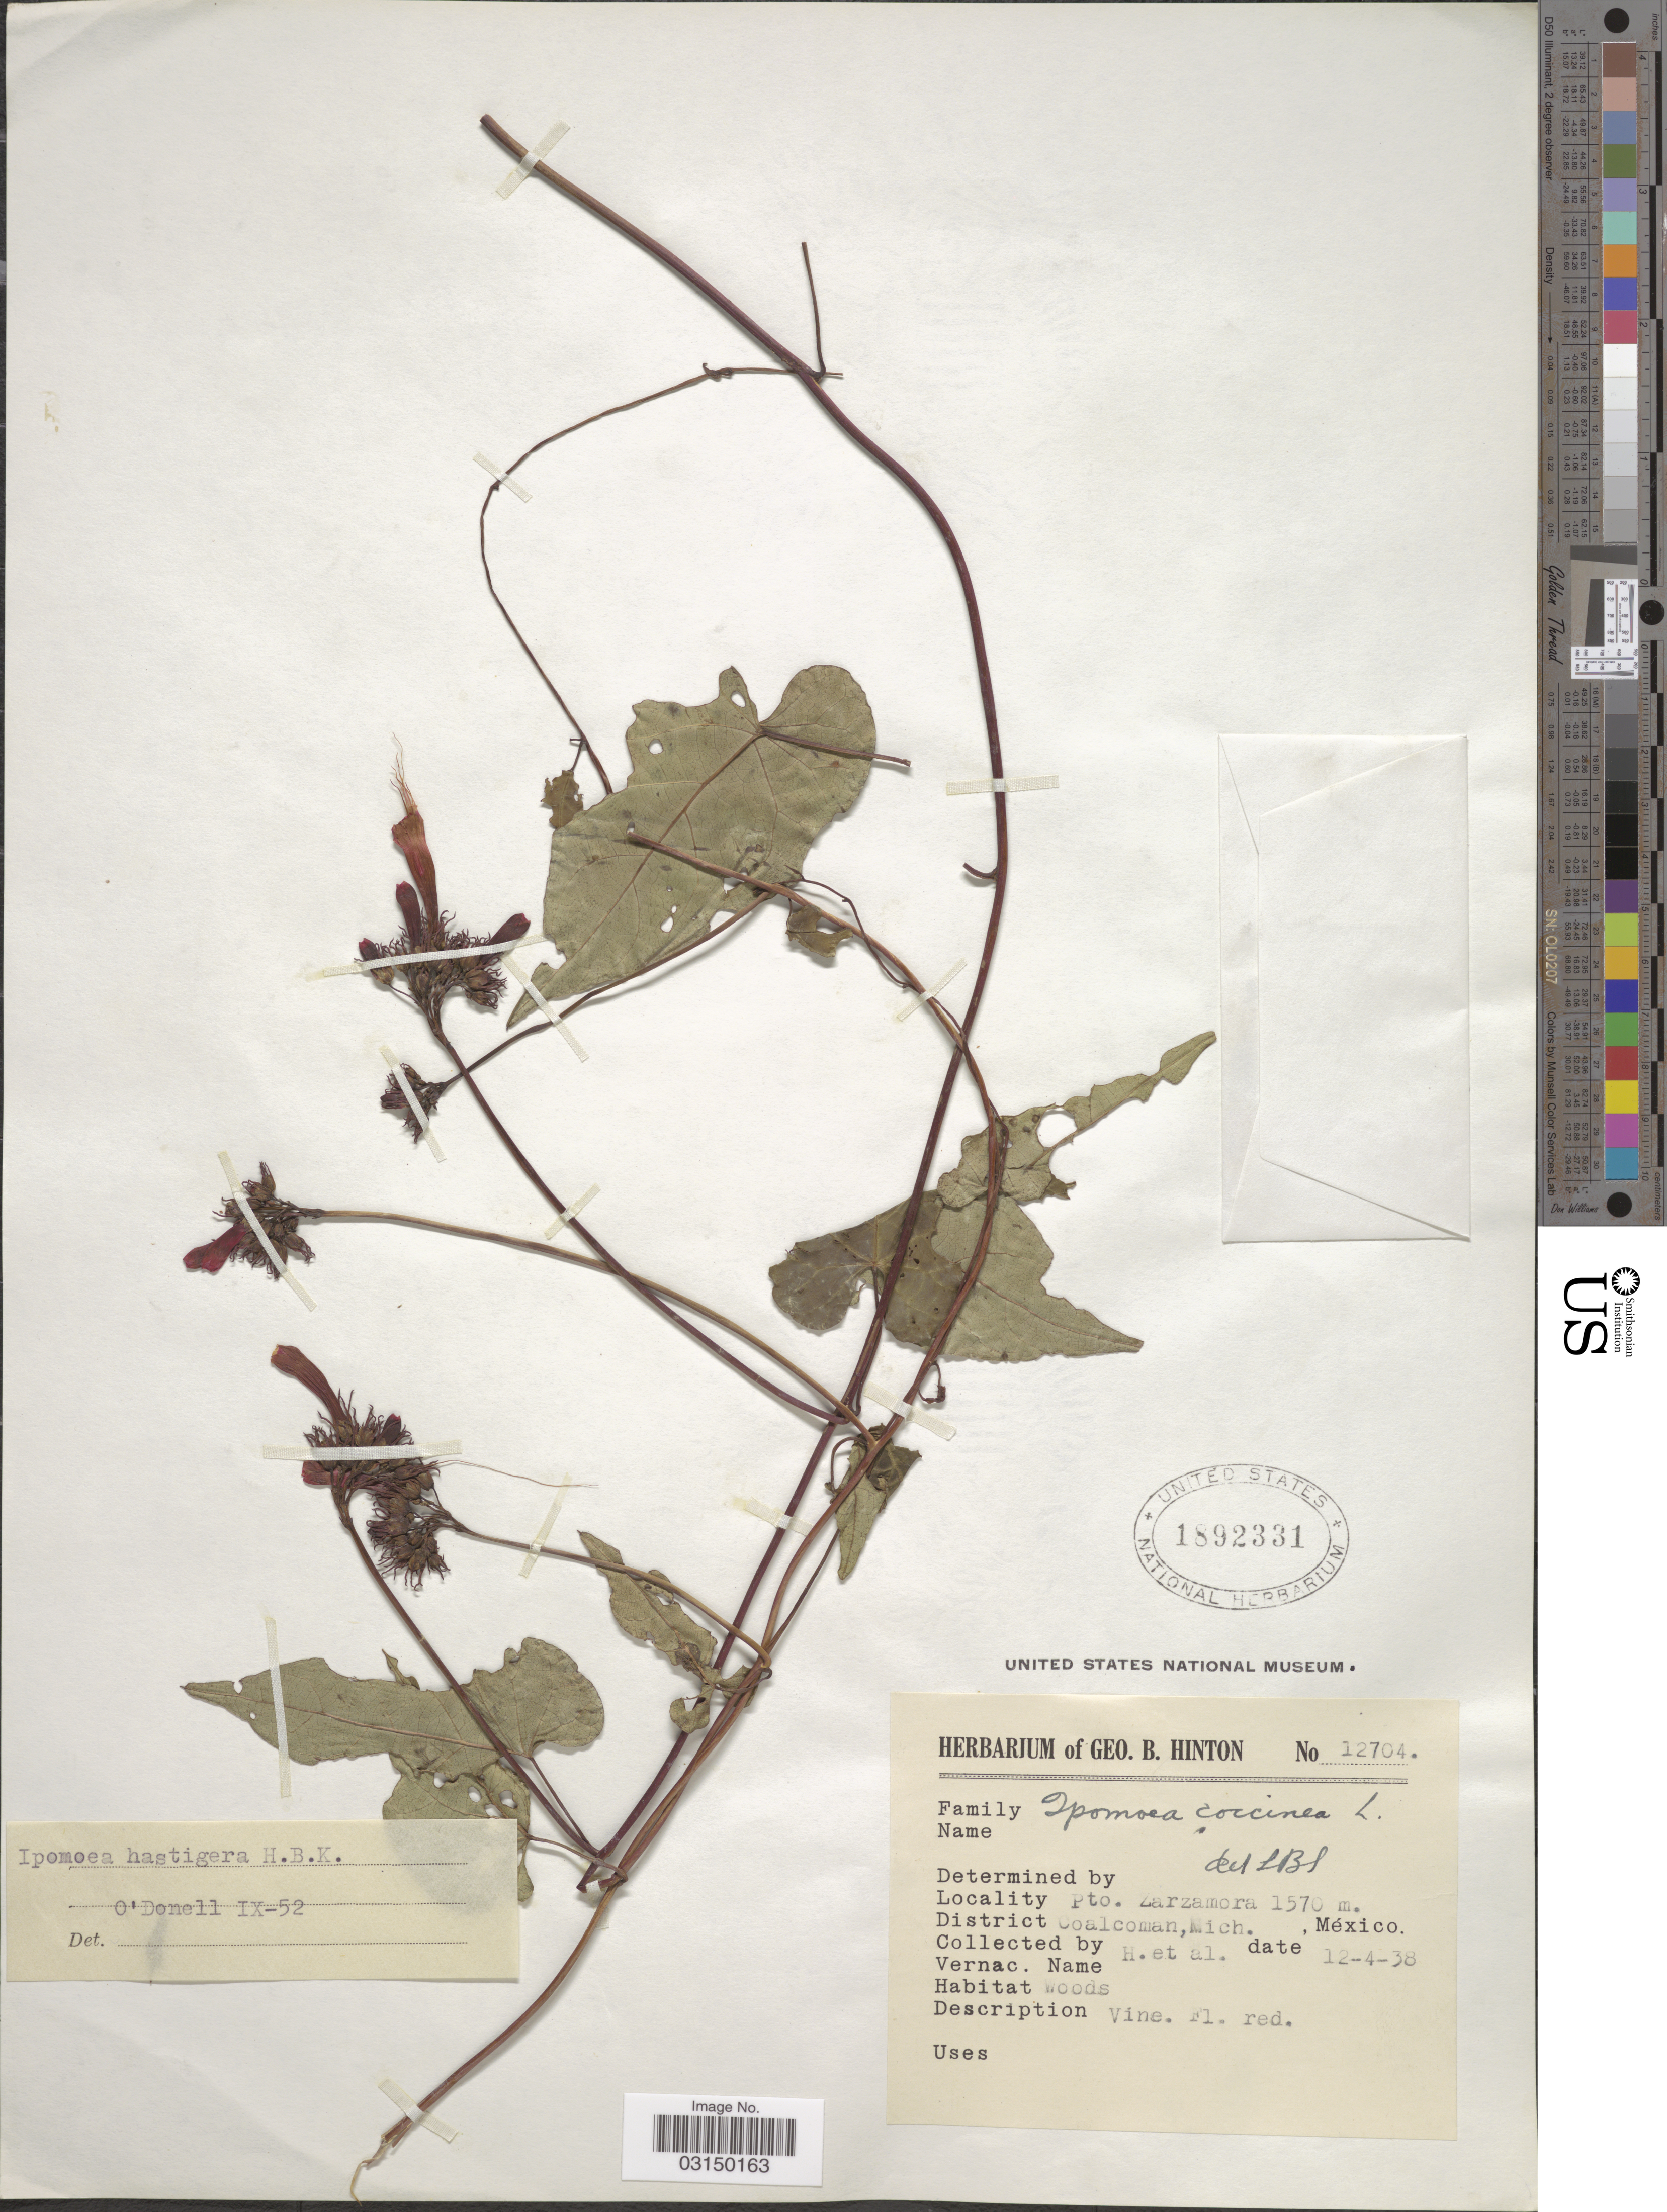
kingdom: Plantae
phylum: Tracheophyta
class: Magnoliopsida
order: Solanales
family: Convolvulaceae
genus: Ipomoea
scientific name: Ipomoea hastigera var. hastigera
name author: Kunth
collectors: G. B. Hinton & et al.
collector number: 12704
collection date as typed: Transcribed d/m/y: 12/4/38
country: Mexico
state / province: Michoacán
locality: Pto. Zarzamora. District Coalcoman, Mich.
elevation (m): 1570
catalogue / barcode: US 1892331